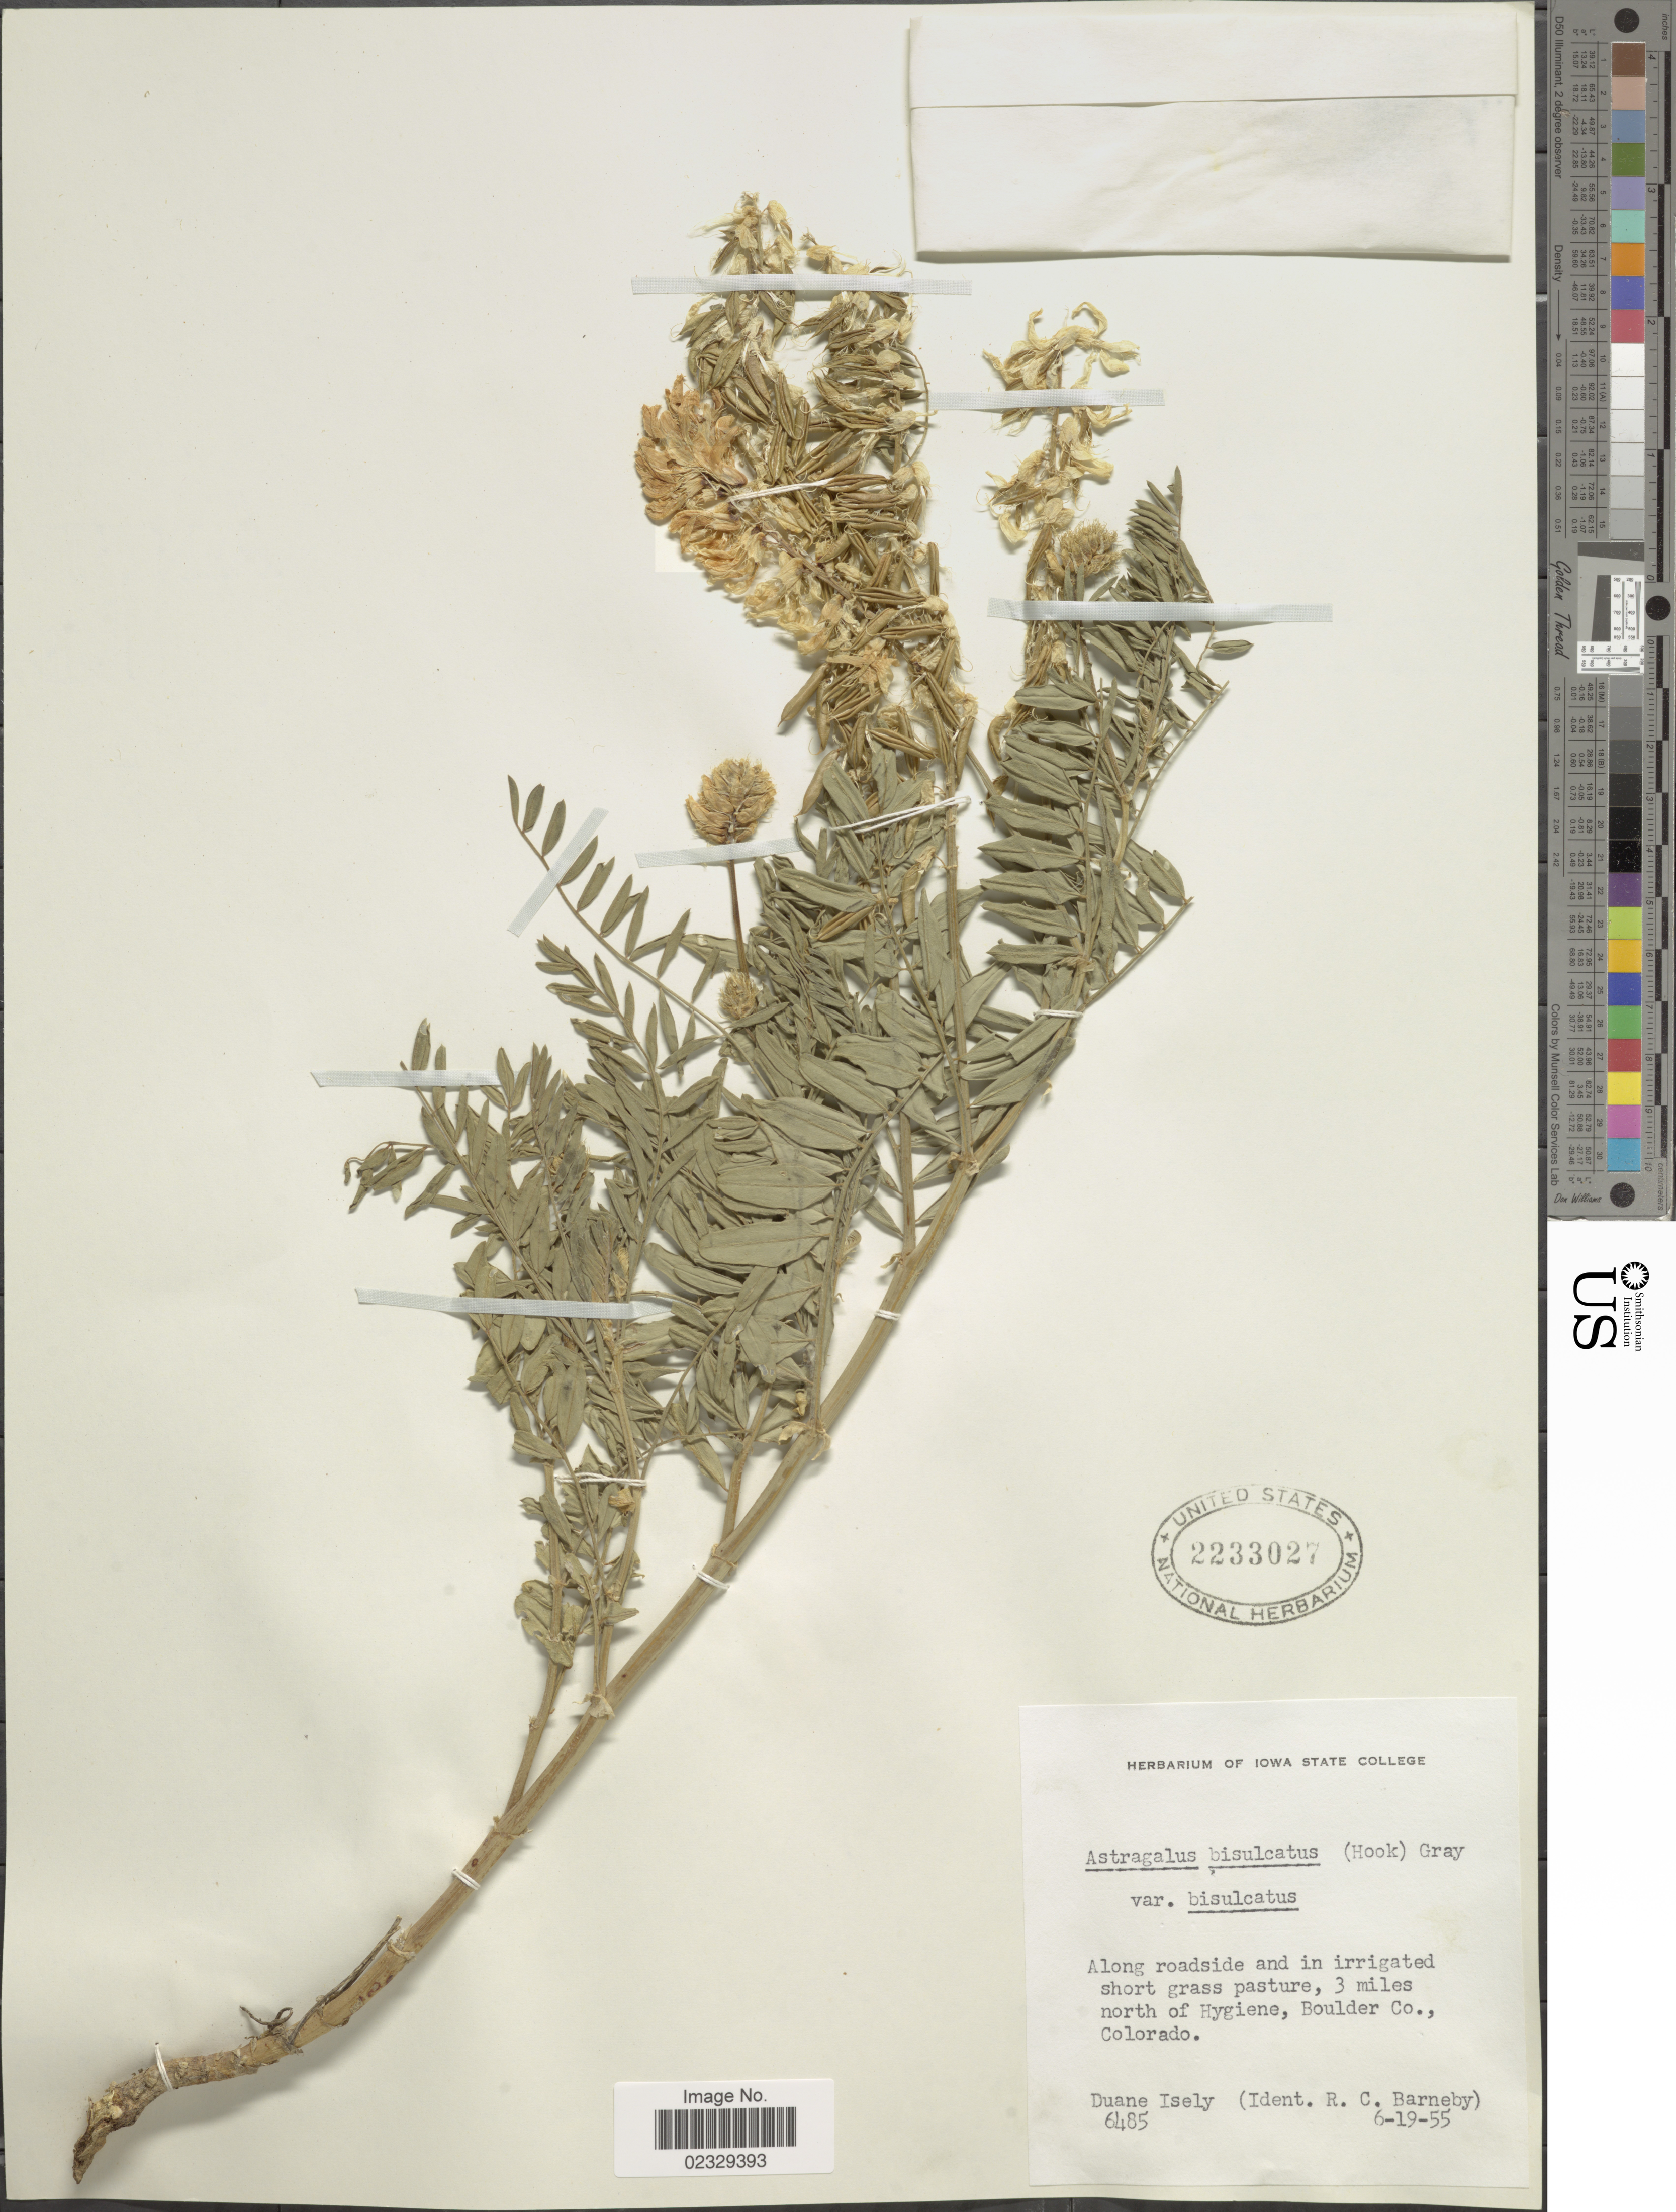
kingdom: Plantae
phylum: Tracheophyta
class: Magnoliopsida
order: Fabales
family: Fabaceae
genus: Astragalus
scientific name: Astragalus bisulcatus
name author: (Hook.) A. Gray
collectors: D. Isely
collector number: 6485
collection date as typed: Transcribed d/m/y: 19/6/55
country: United States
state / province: Colorado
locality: Along roadside and in irrigated short grass pasture, 3 miles north of Hygiene, Boulder Co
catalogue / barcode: US 2233027